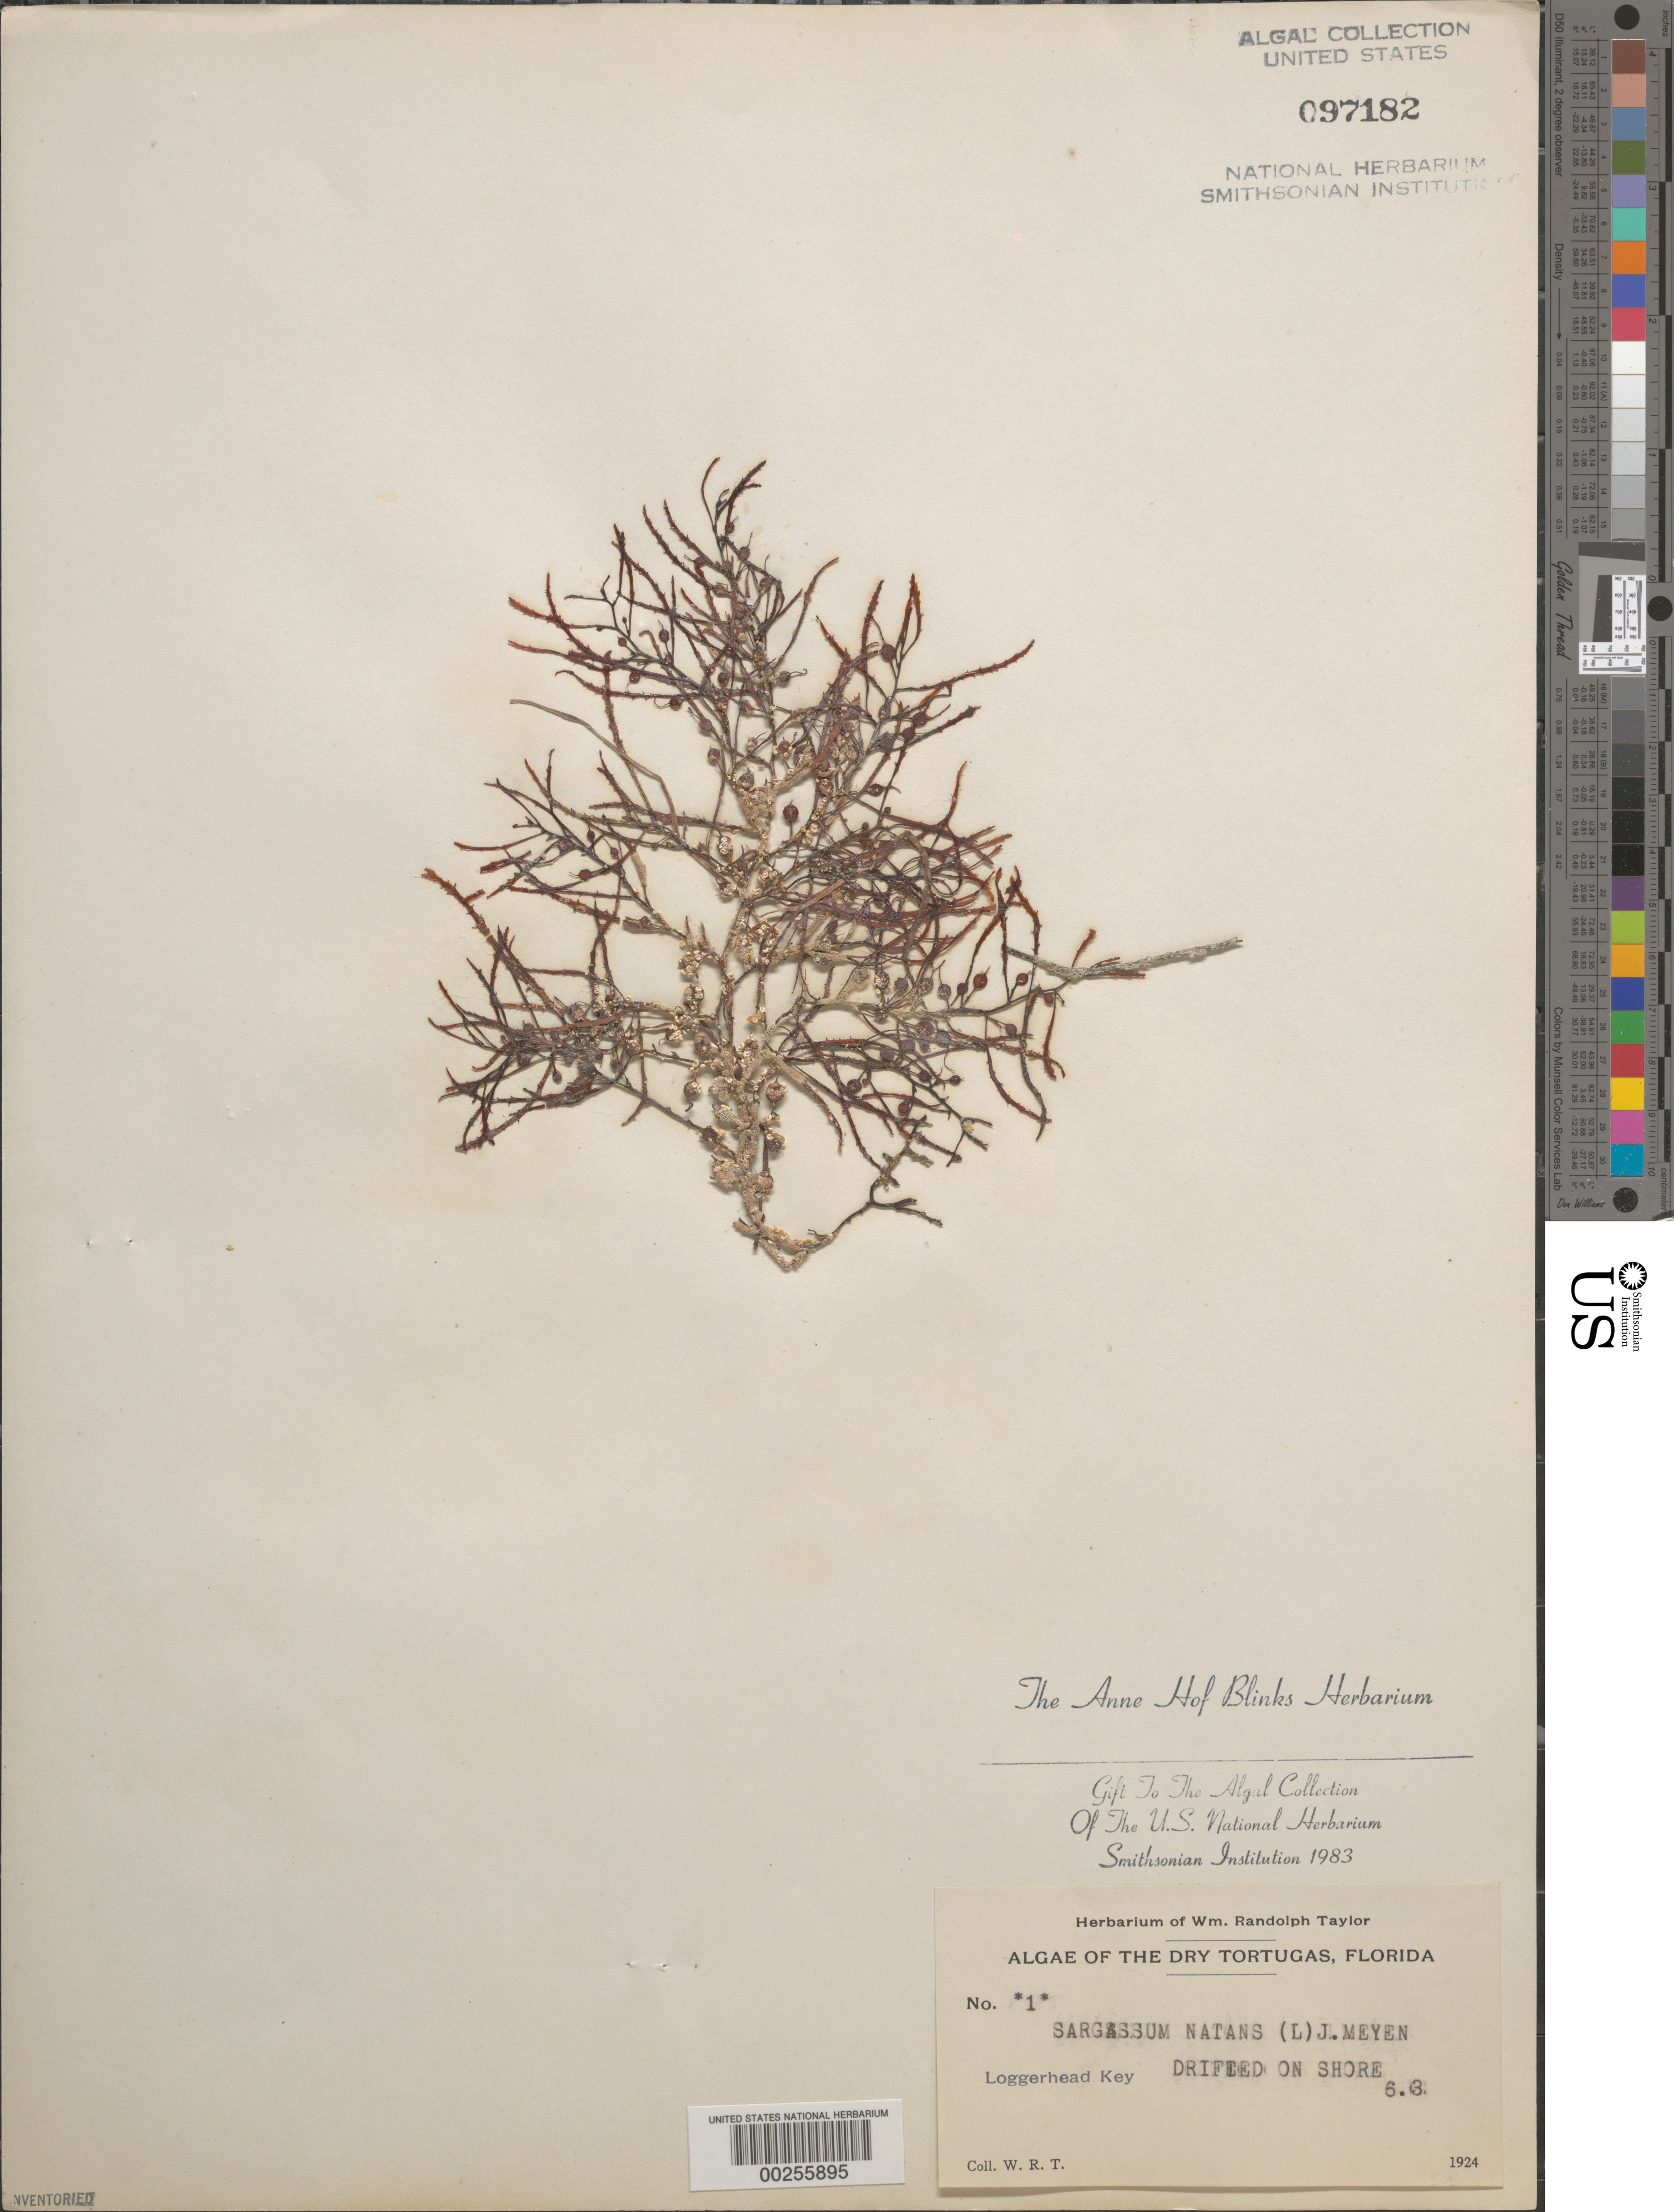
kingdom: Chromista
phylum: Ochrophyta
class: Phaeophyceae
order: Fucales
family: Sargassaceae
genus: Sargassum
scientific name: Sargassum natans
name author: (L.) Gaillon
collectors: W. R. Taylor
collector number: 1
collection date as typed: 03 Jun 1924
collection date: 1924-06-03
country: United States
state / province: Florida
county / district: Monroe County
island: Loggerhead Key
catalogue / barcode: US 97182